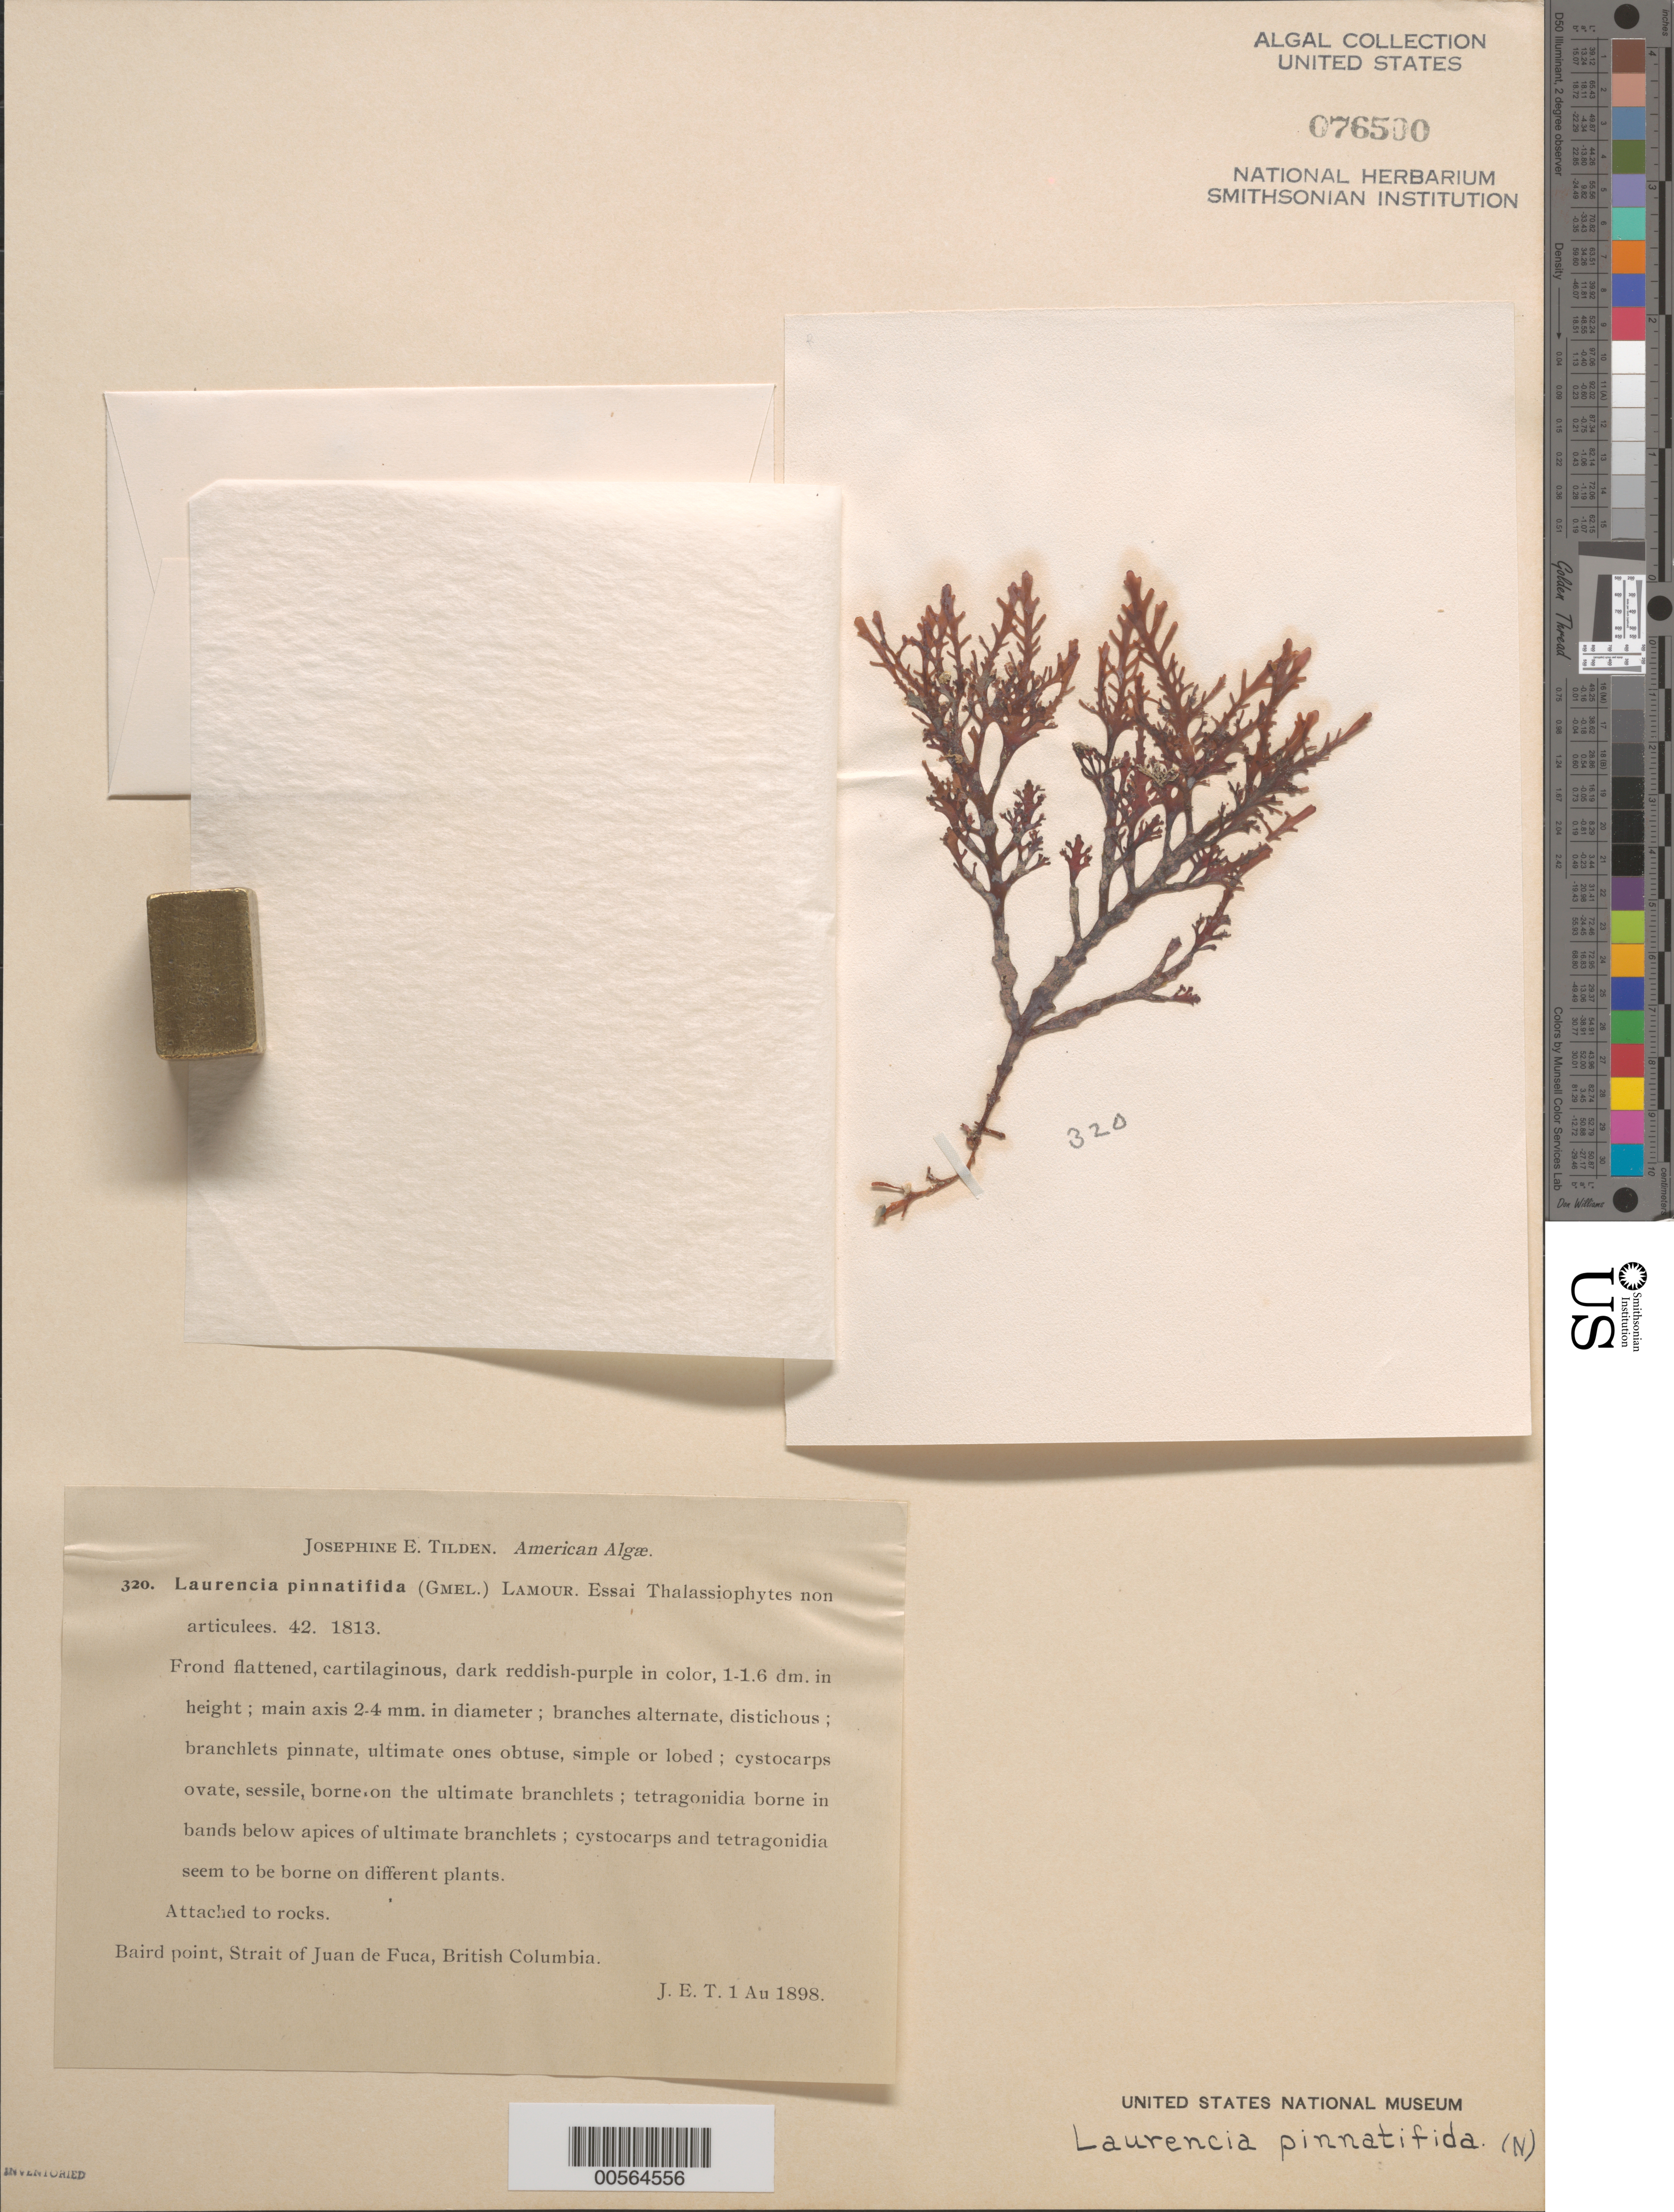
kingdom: Plantae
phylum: Rhodophyta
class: Florideophyceae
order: Ceramiales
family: Rhodomelaceae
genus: Osmundea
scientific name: Osmundea pinnatifida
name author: (Huds.) Stackh.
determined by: Algae name updating Project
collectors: J. E. Tilden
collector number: JET 320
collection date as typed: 01 Aug 1898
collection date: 1898-08-01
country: Canada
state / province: British Columbia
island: Vancouver Island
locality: Baird Point, Juan de Fuca Strait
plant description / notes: Tilden, American Algae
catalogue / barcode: US 76500